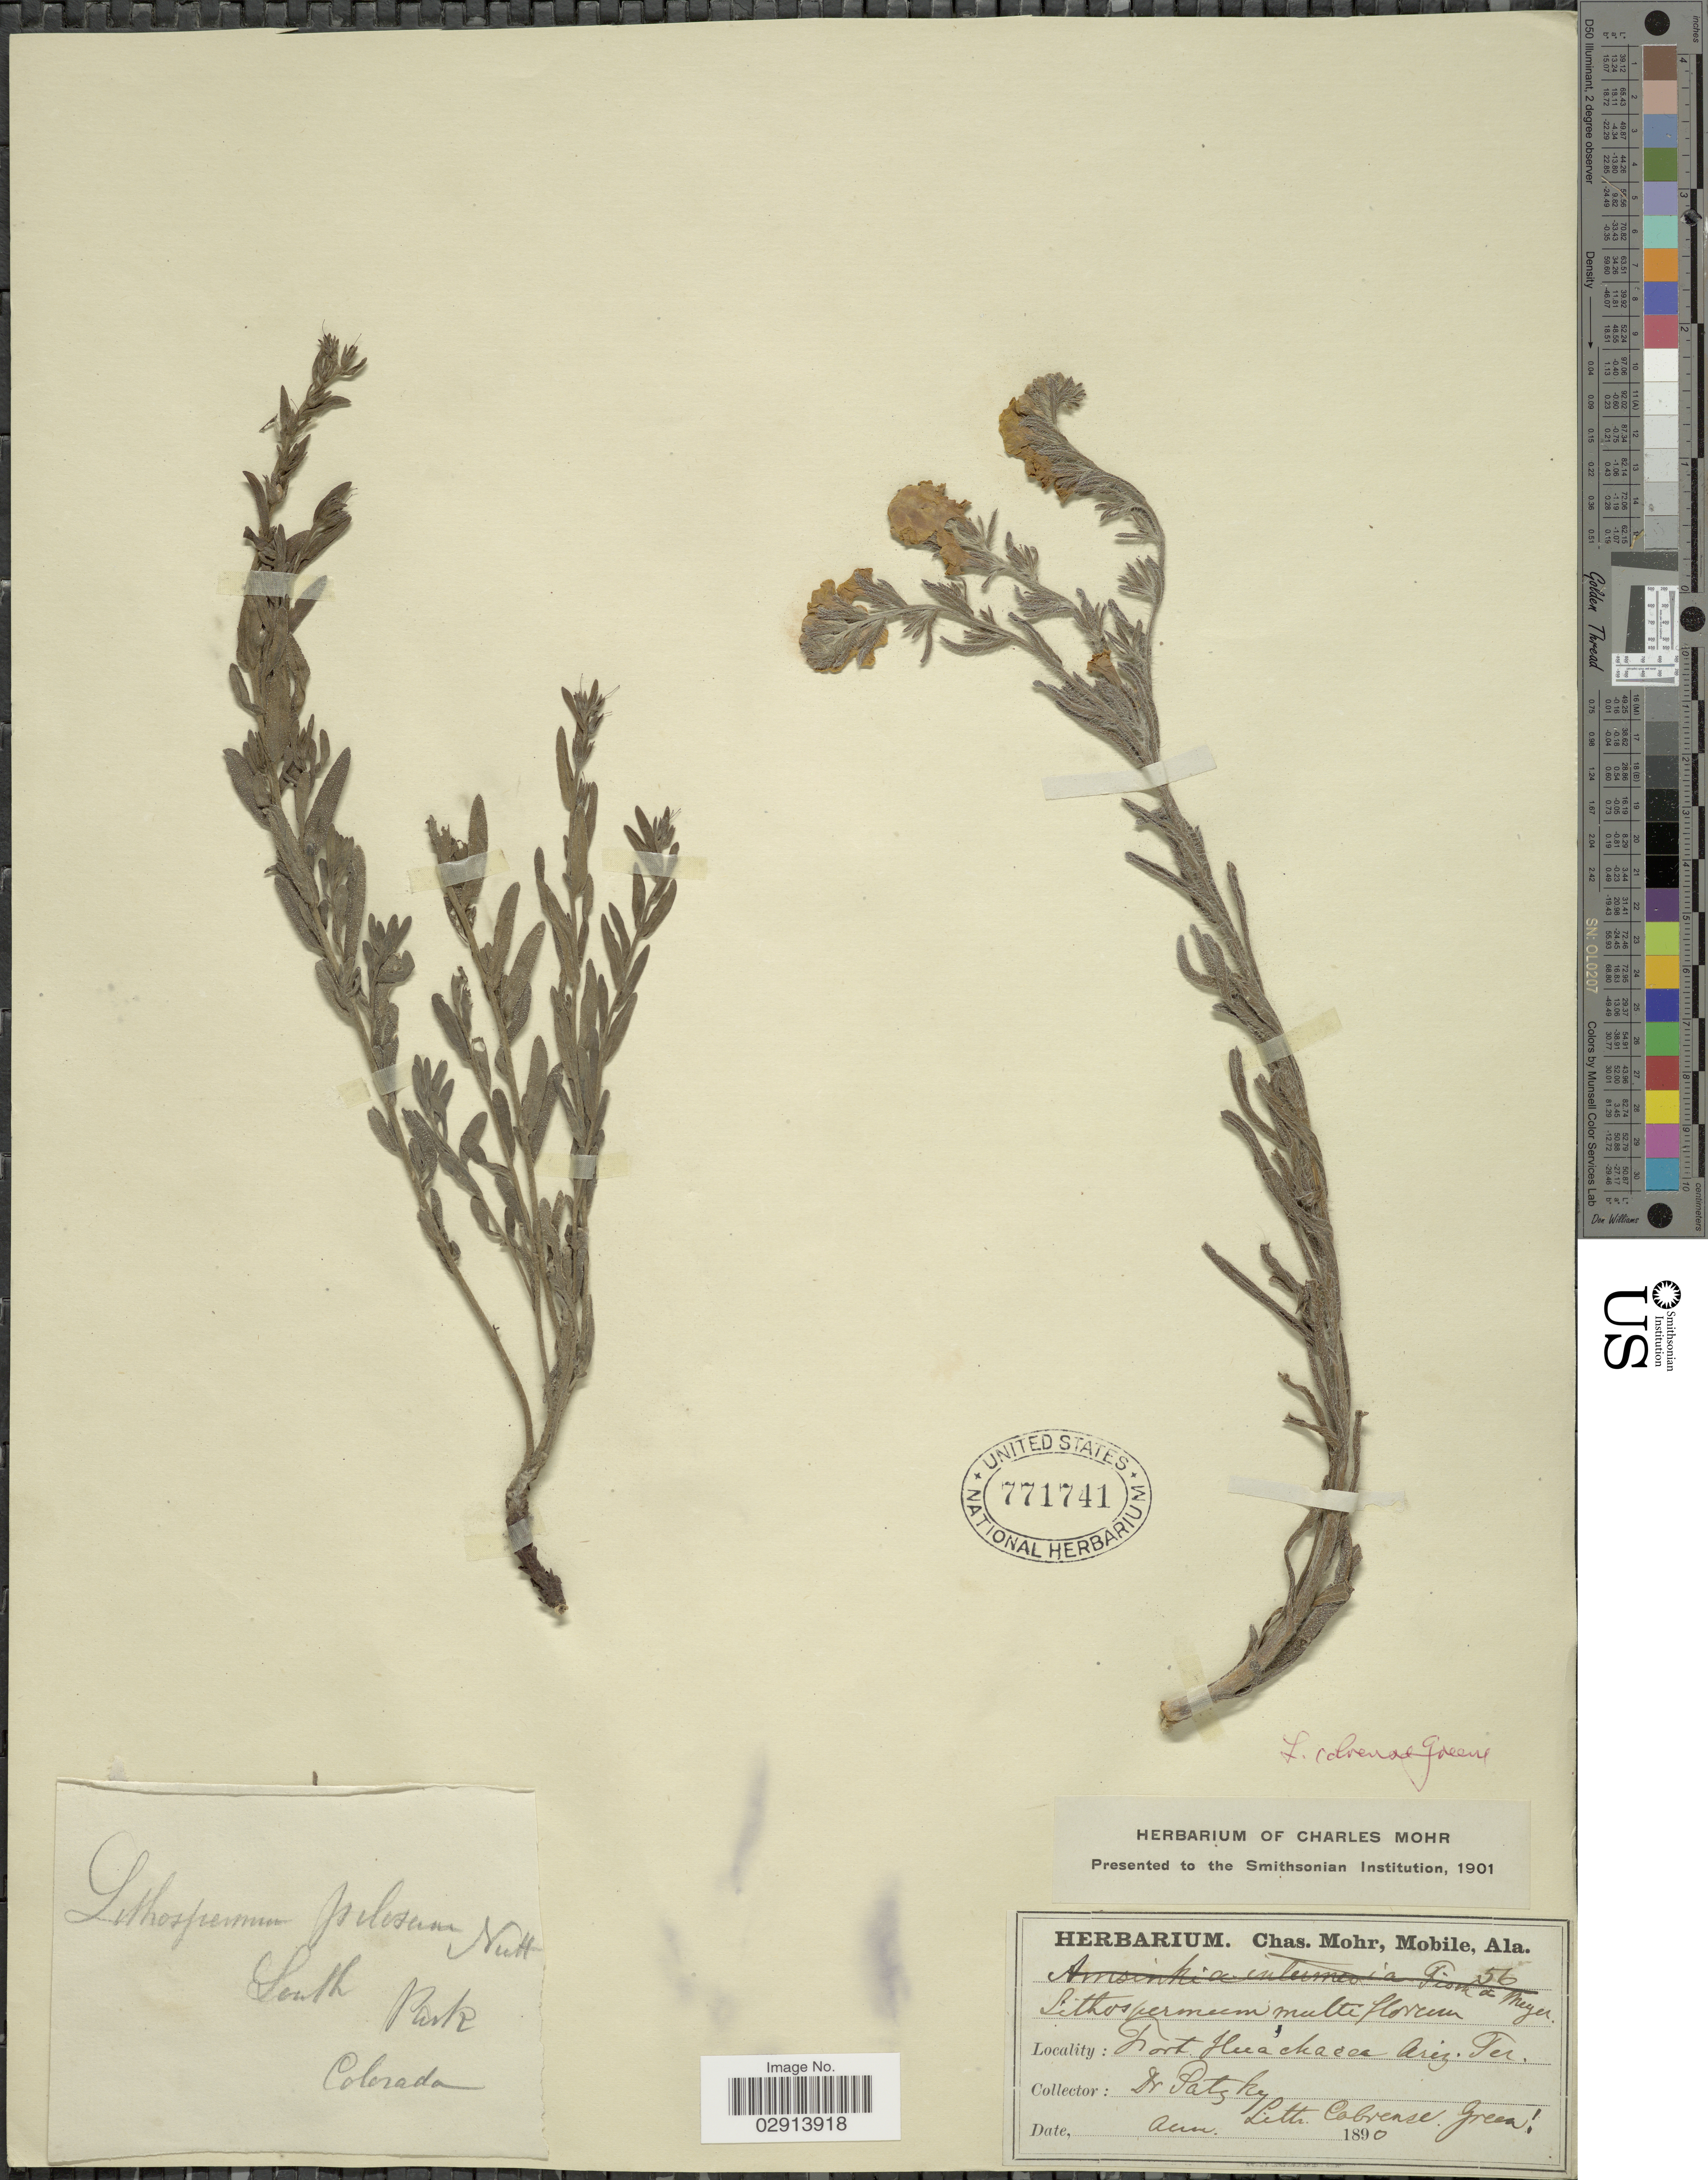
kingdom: Plantae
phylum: Tracheophyta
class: Magnoliopsida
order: Boraginales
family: Boraginaceae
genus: Lithospermum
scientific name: Lithospermum cobrense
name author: Greene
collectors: -. Patzky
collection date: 1890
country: United States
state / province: Arizona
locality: Fort Huachuca.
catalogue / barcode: US 771741